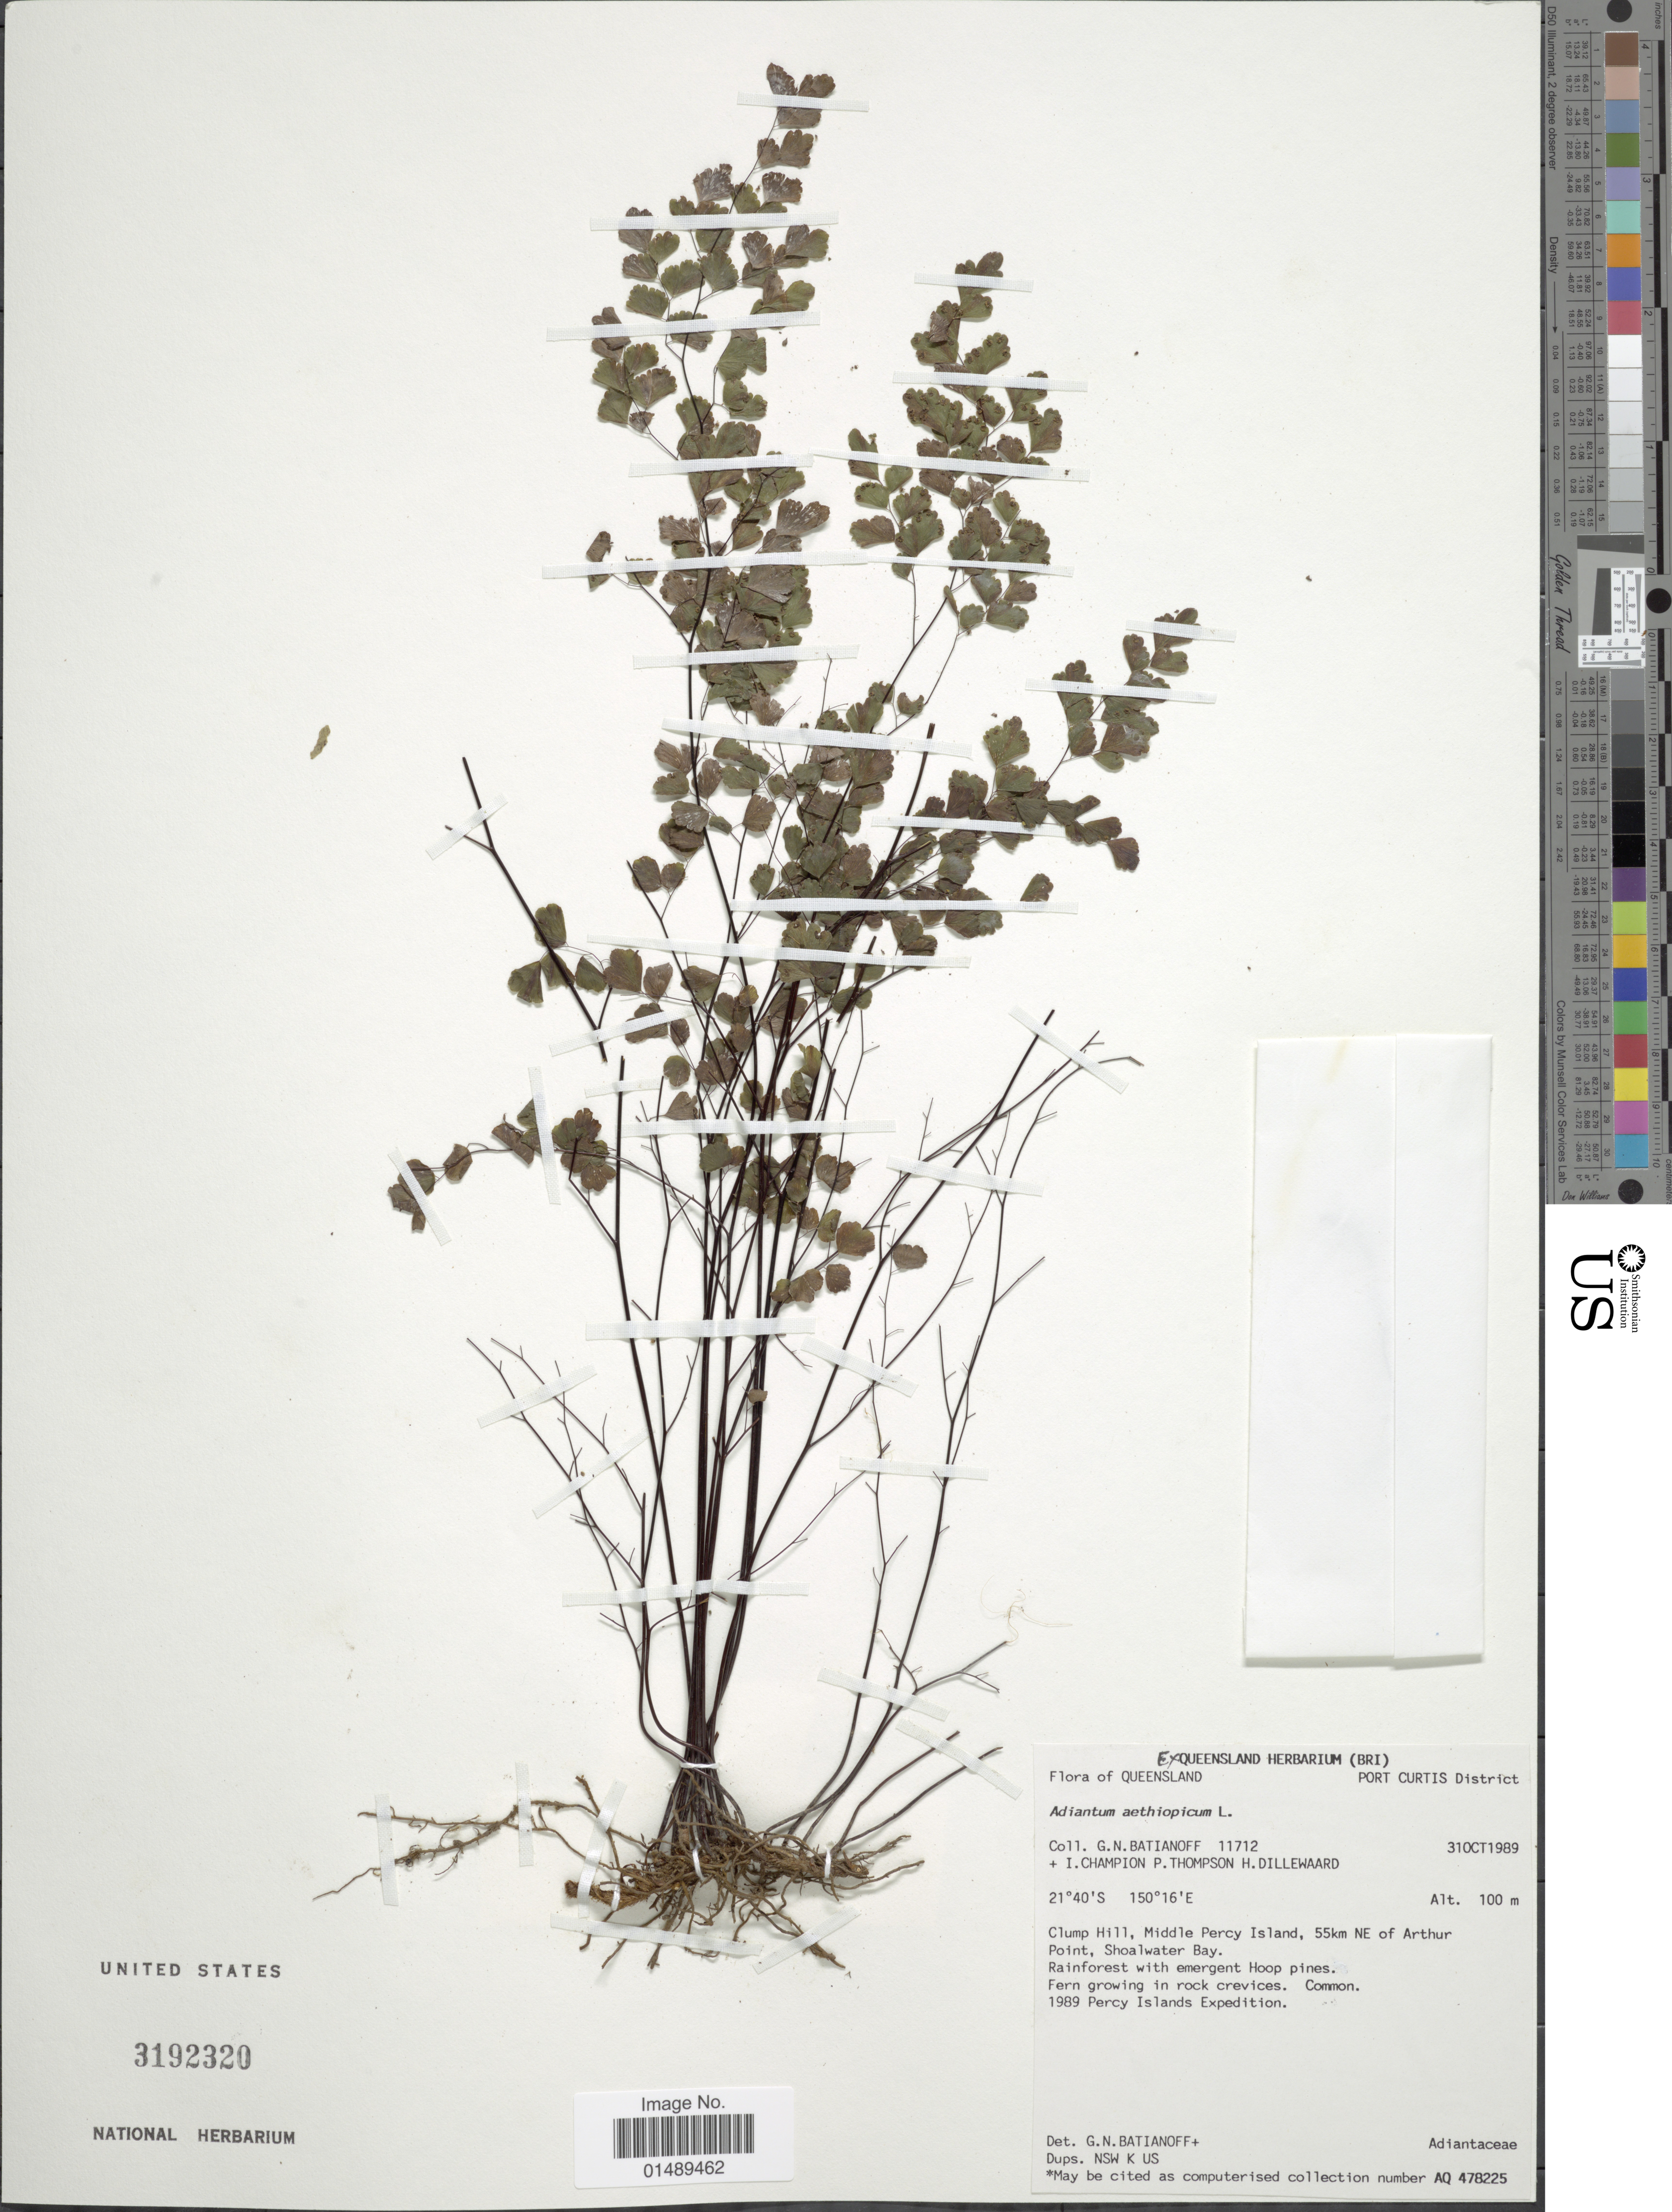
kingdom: Plantae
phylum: Tracheophyta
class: Polypodiopsida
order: Polypodiales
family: Pteridaceae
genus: Adiantum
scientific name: Adiantum aethiopicum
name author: L.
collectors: G. Batianoff, I. Champion, P. Thompson & H. Dillewaard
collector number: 11712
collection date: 1989-10-31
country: Australia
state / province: Queensland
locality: Port Curtis District, Clump Hill, Middle Percy Island, 55km NE of Arthur Point, Shoalwater Bay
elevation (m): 100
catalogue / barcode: US 3192320